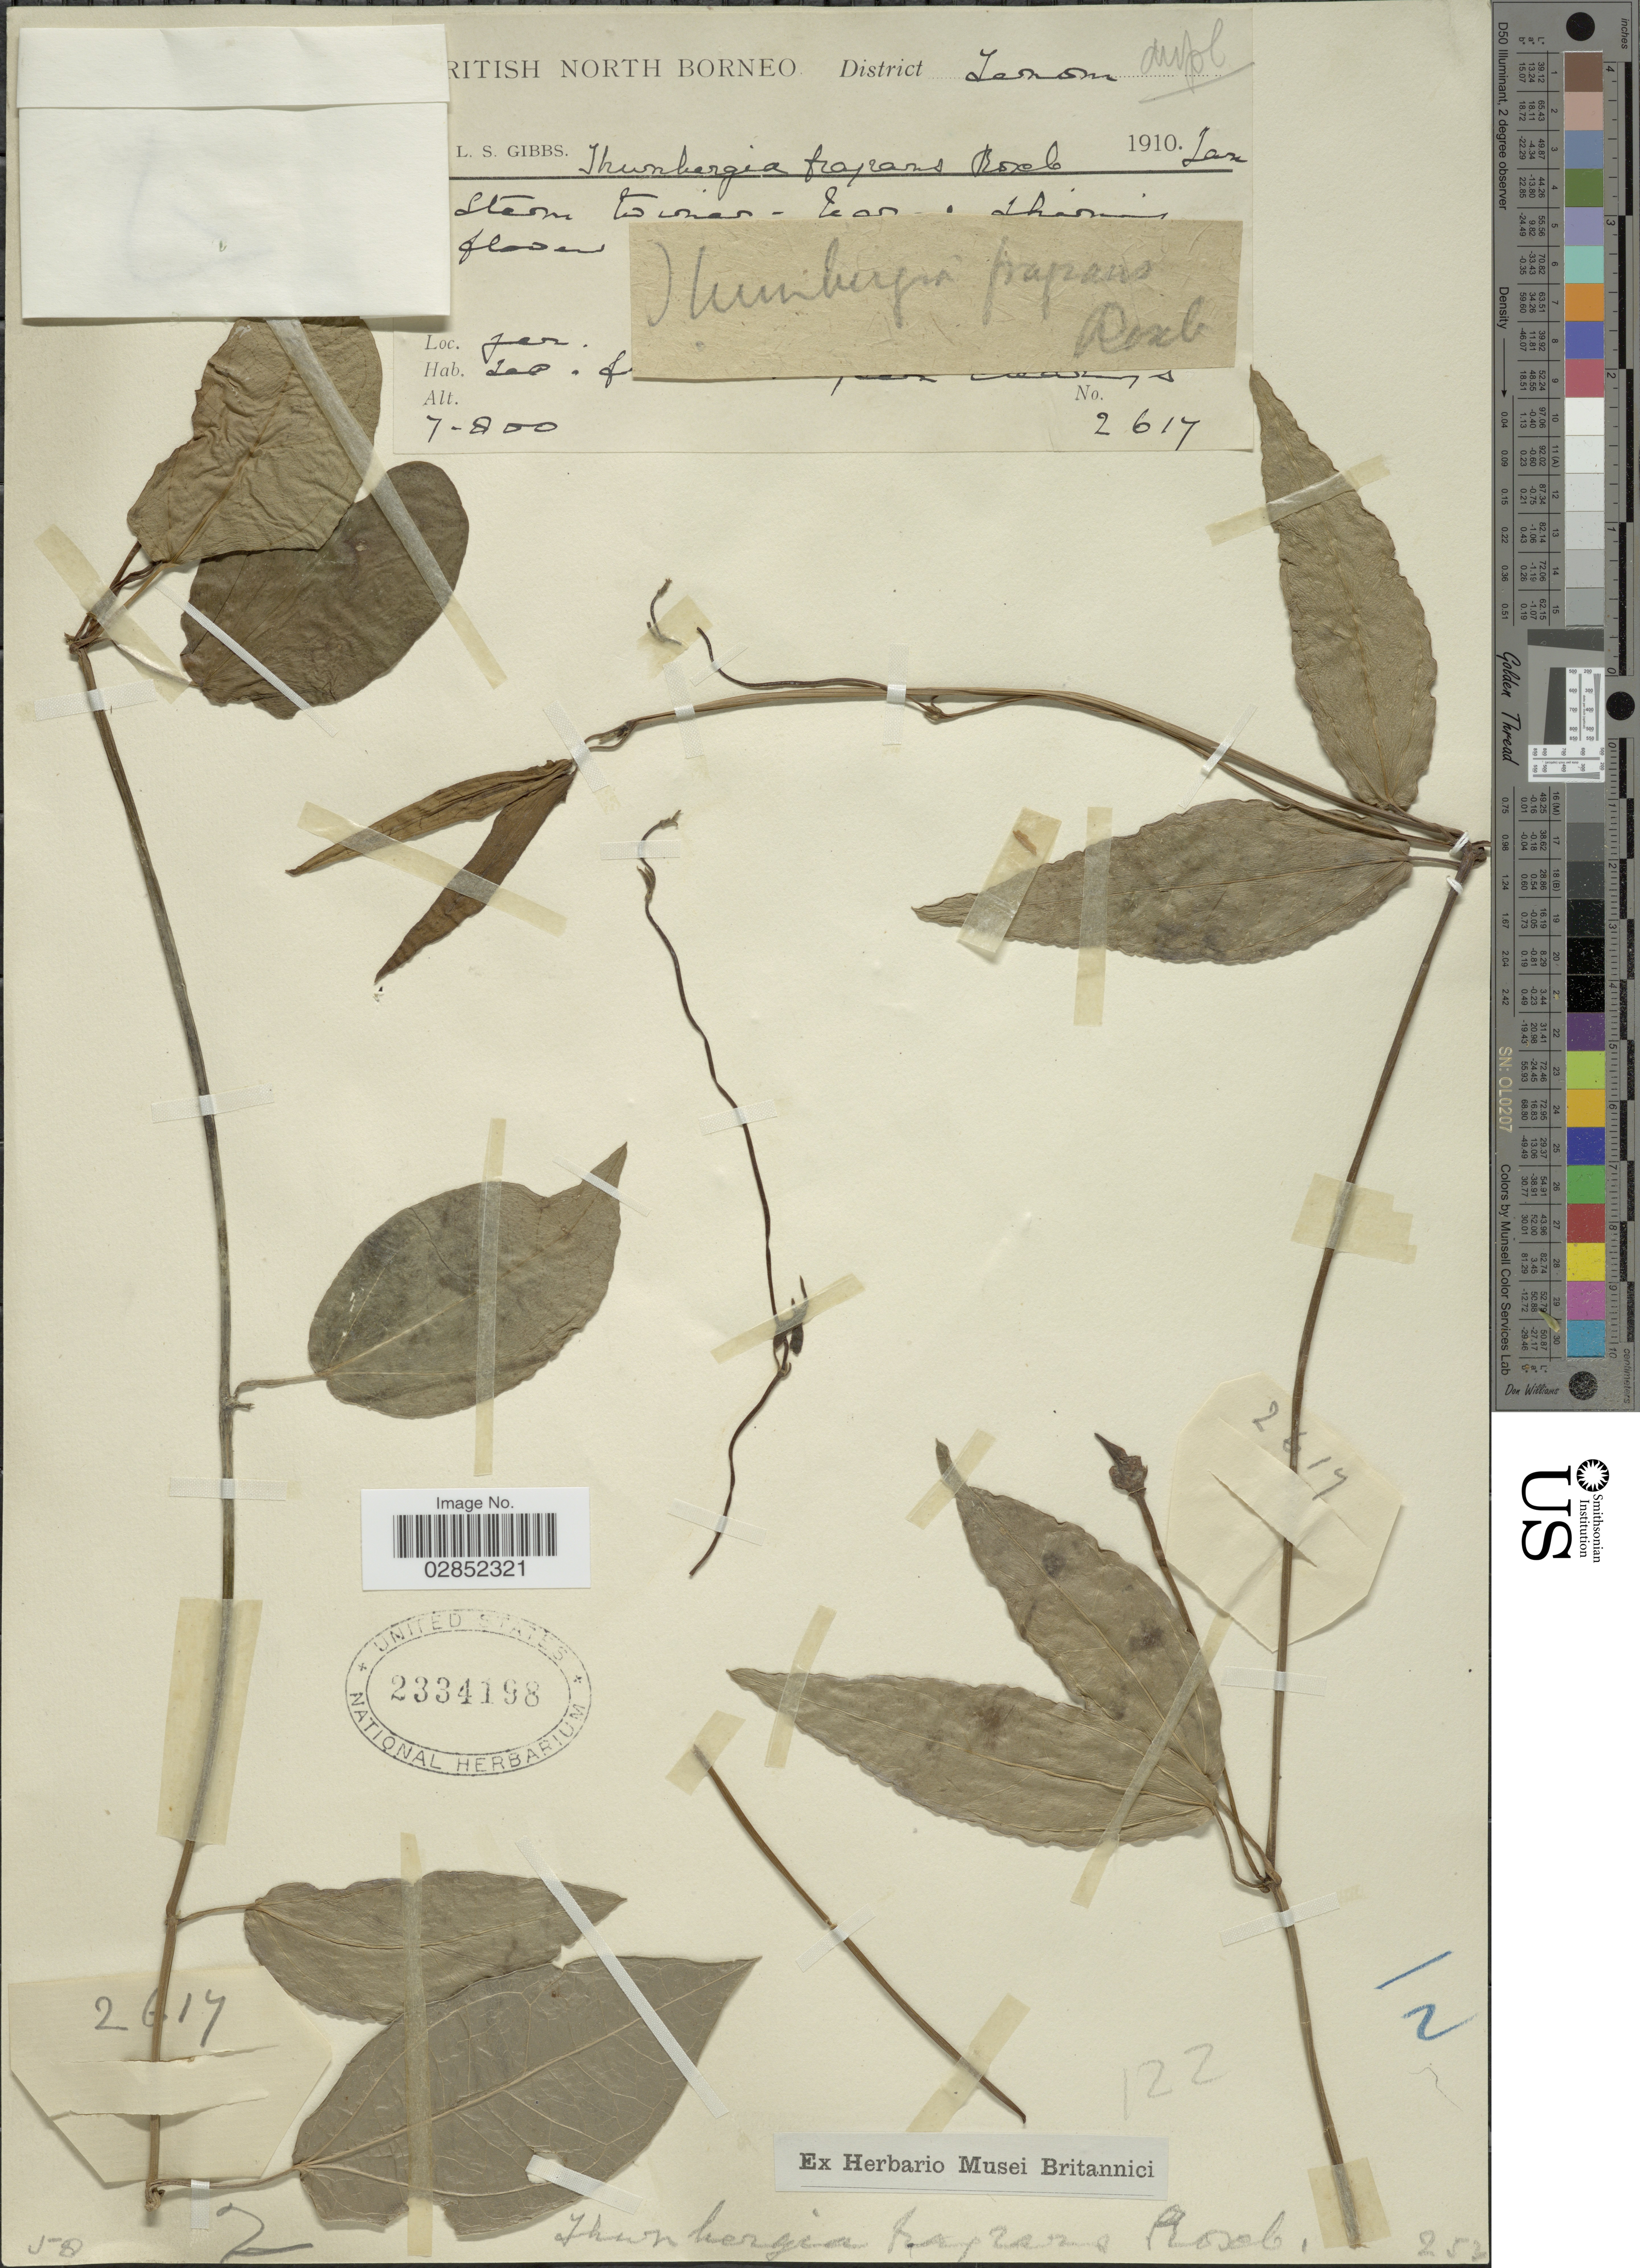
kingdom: Plantae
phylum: Tracheophyta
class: Magnoliopsida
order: Lamiales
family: Acanthaceae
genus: Thunbergia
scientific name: Thunbergia fragrans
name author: Roxb.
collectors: L. S.Gibbs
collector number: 2617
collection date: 1910-01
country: Malaysia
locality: British North Borneo. District Tenom.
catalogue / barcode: US 2334198